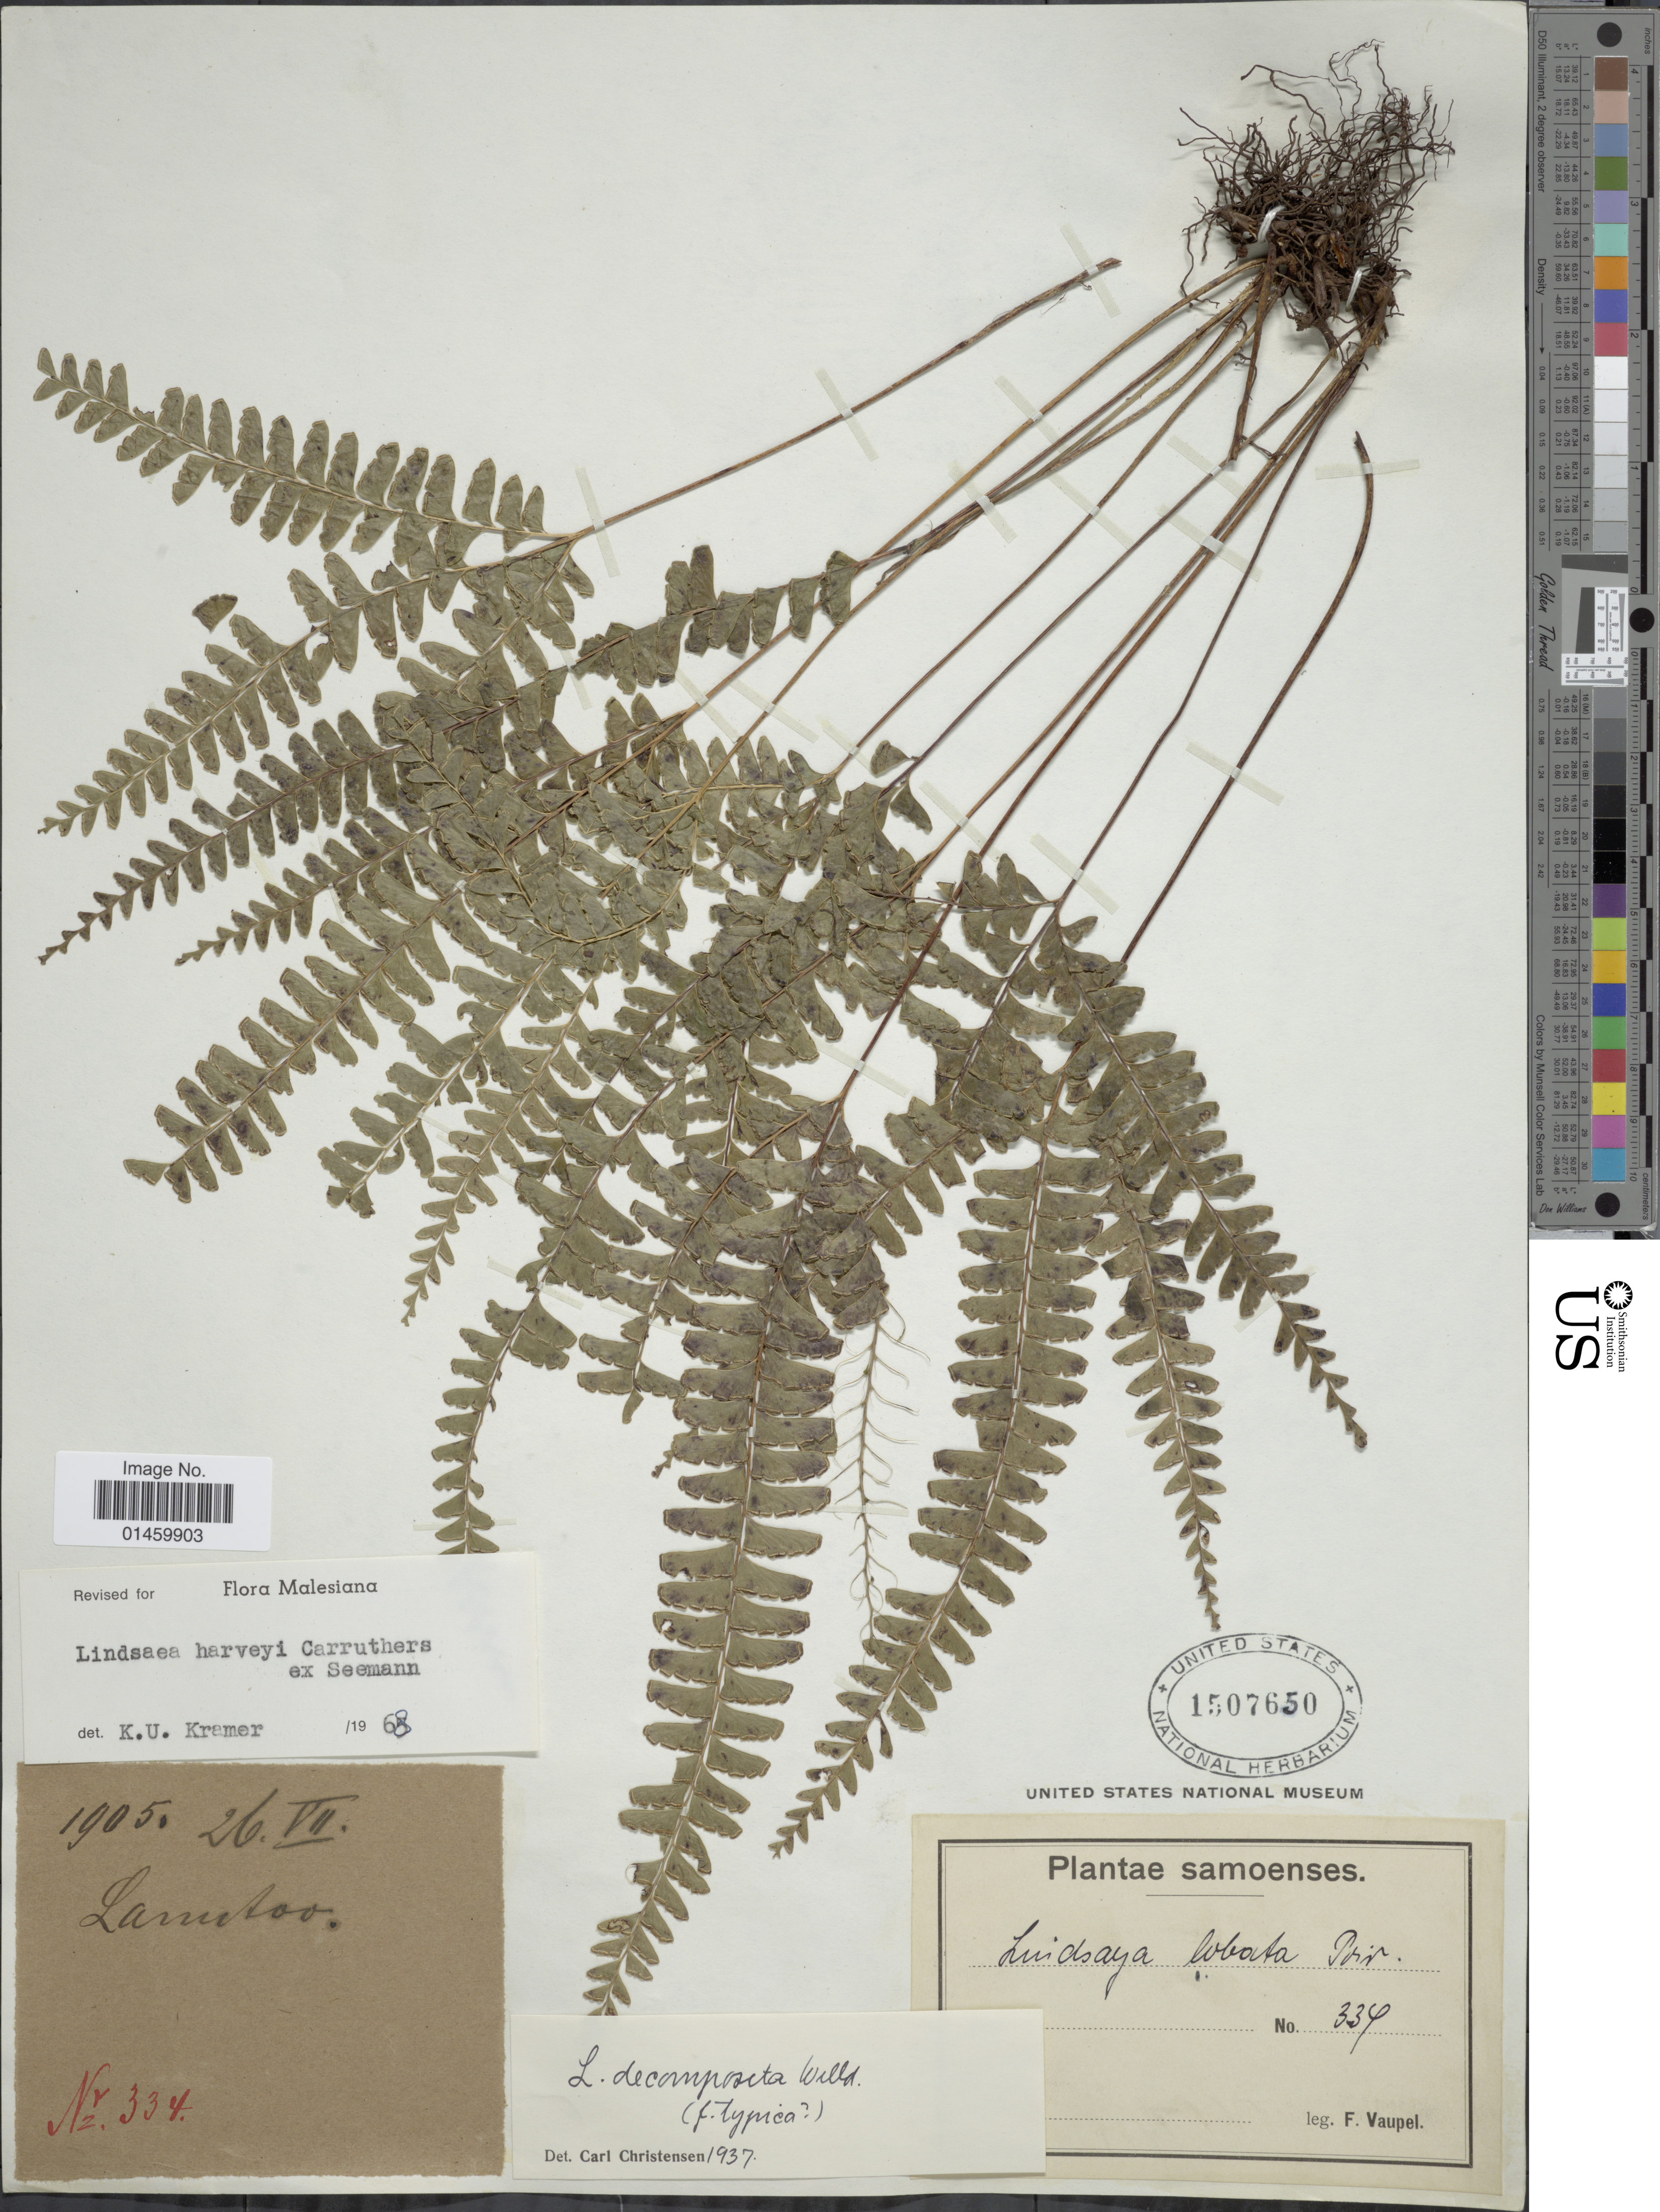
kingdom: Plantae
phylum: Tracheophyta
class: Polypodiopsida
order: Polypodiales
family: Lindsaeaceae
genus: Lindsaea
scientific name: Lindsaea harveyi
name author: Carruth. ex Seem.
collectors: F. Vaupel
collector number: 334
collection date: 1905-07-26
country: Samoa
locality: Lamtao. Plantae samoenses.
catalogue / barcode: US 1507650